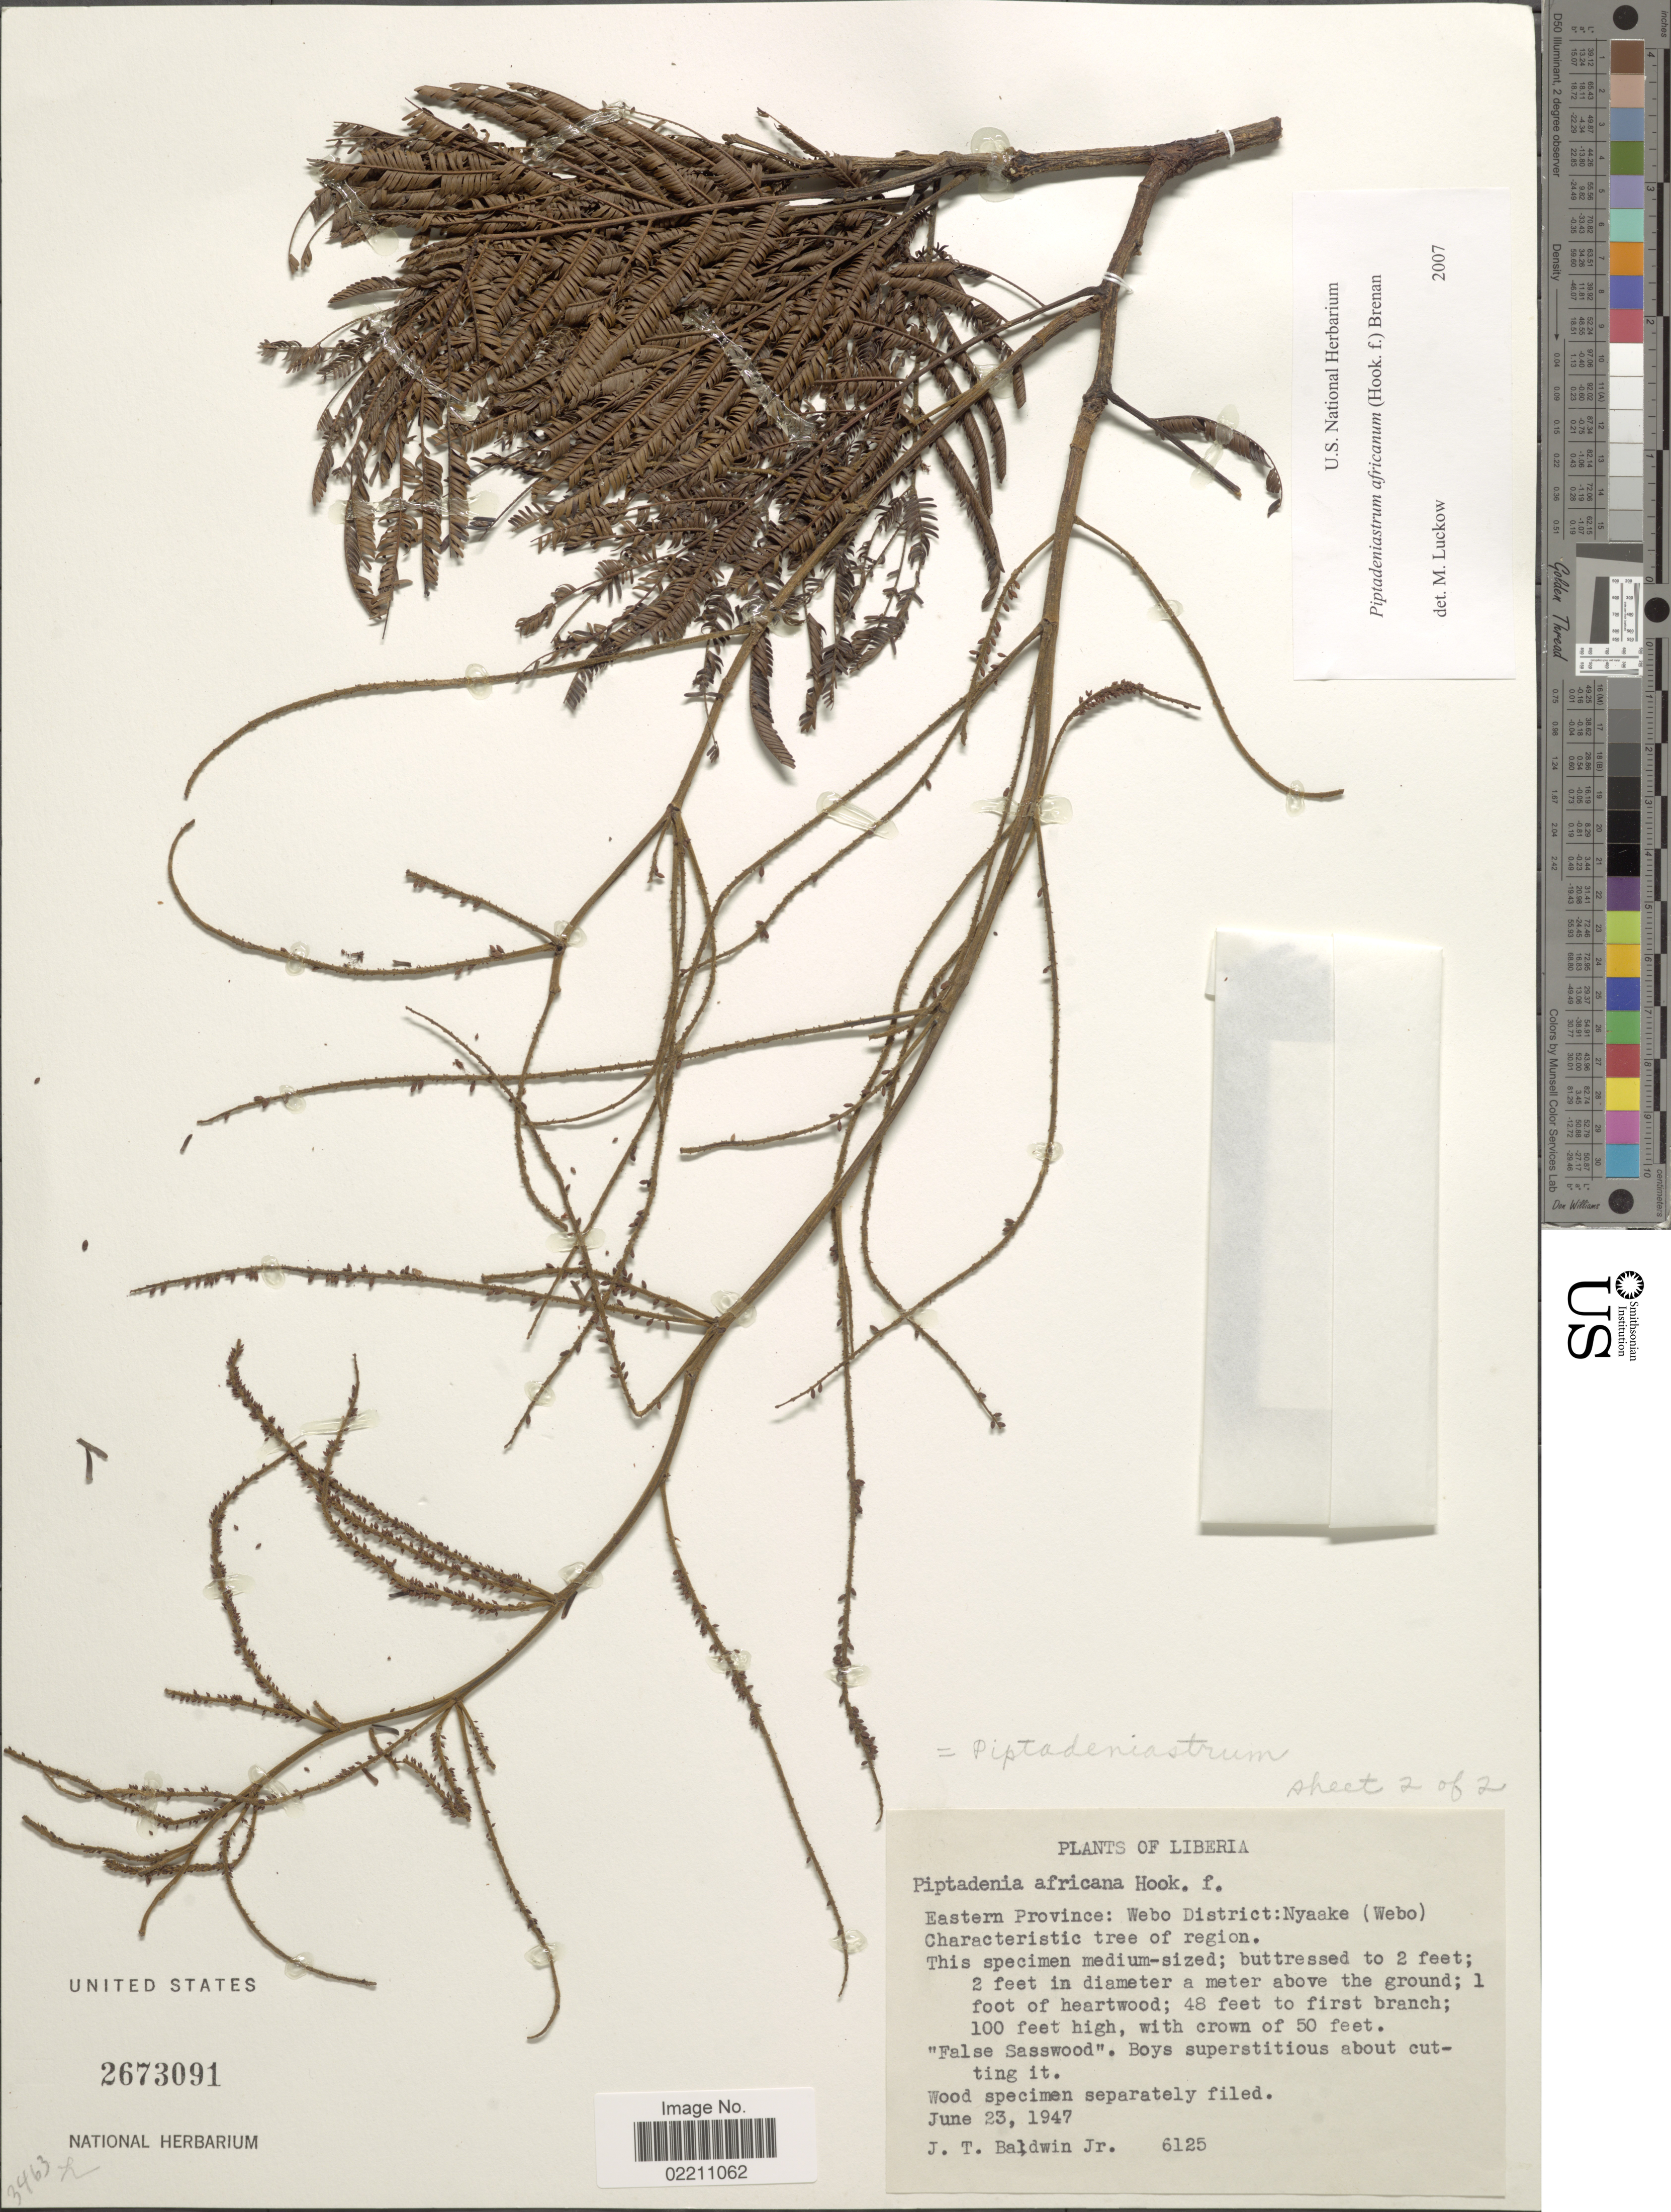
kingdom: Plantae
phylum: Tracheophyta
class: Magnoliopsida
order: Fabales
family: Fabaceae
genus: Piptadeniastrum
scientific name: Piptadeniastrum africanum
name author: (Hook. f.) Brenan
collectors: J. T. Baldwin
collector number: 6125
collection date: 1947-06-23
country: Liberia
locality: Eastern Province: Webo District: Nyaake (Webo)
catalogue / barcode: US 2673091